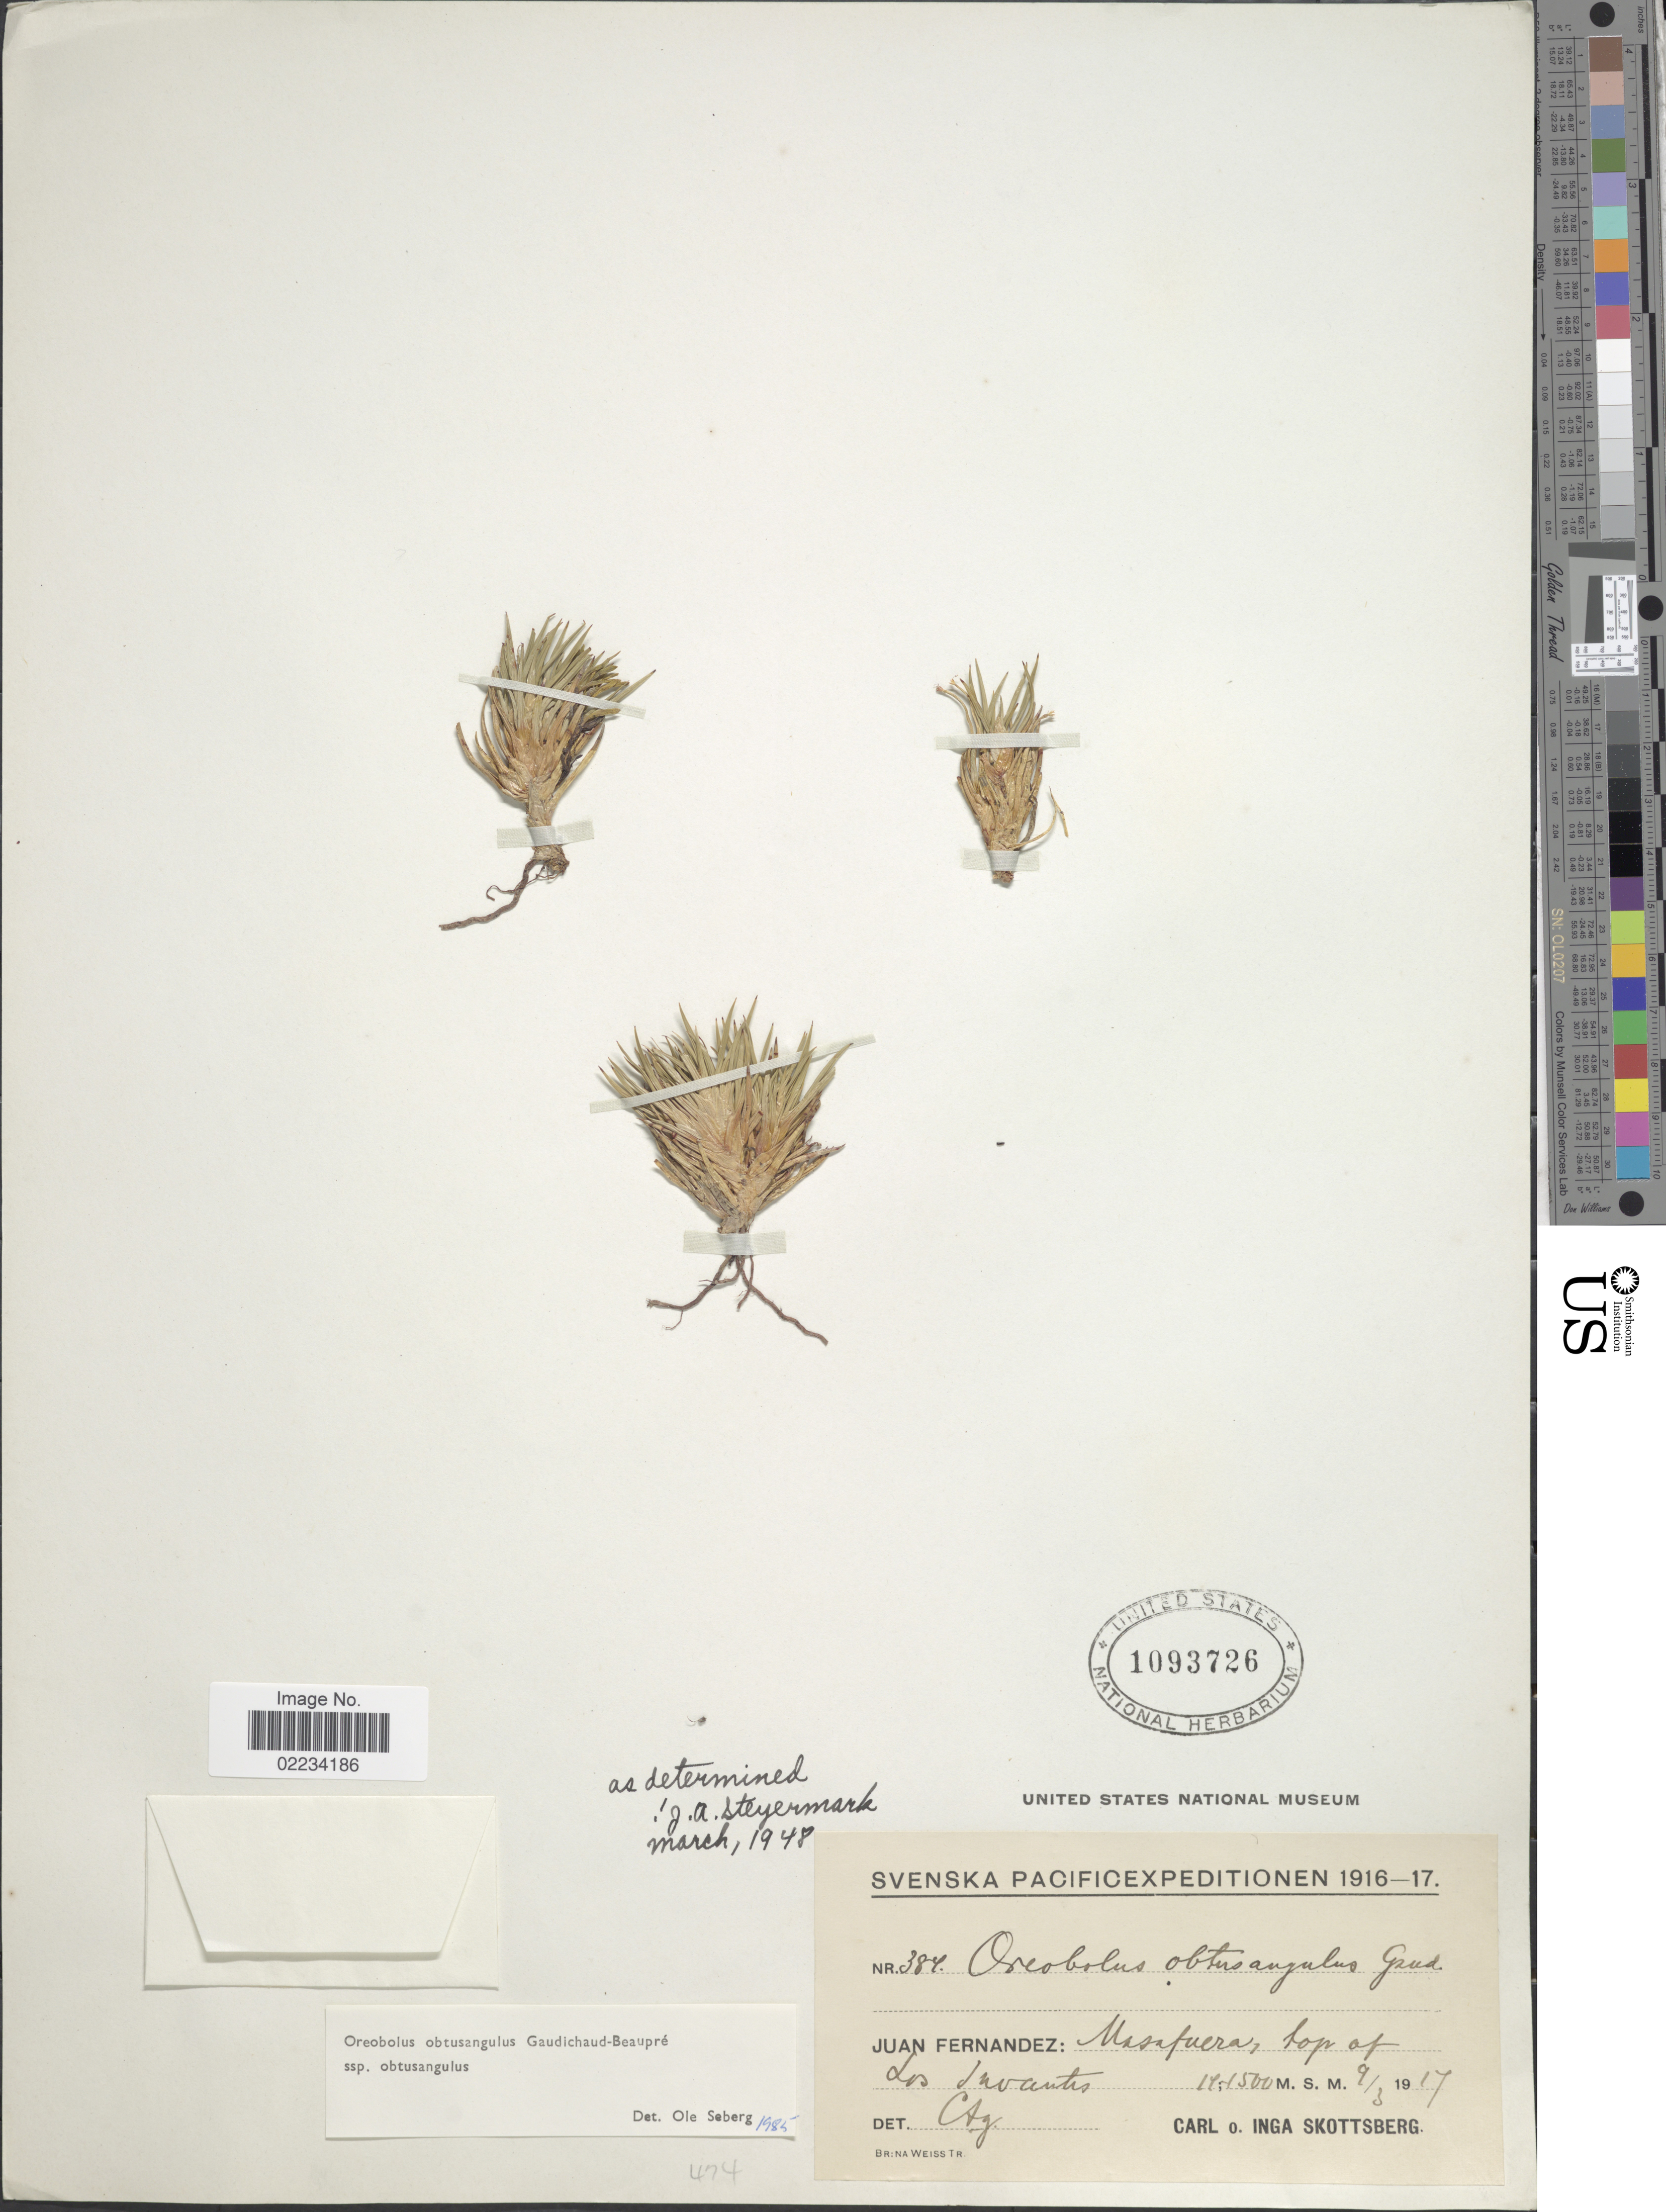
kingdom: Plantae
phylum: Tracheophyta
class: Liliopsida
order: Poales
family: Cyperaceae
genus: Oreobolus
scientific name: Oreobolus obtusangulus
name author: Gaudich.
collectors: C. Skottsberg & I. Skottsberg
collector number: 384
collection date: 1917-03-09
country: Chile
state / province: Valparaíso (V)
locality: Juna Fernandez: Masafuera, top of Los Inocentes.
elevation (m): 1400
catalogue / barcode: US 1093726